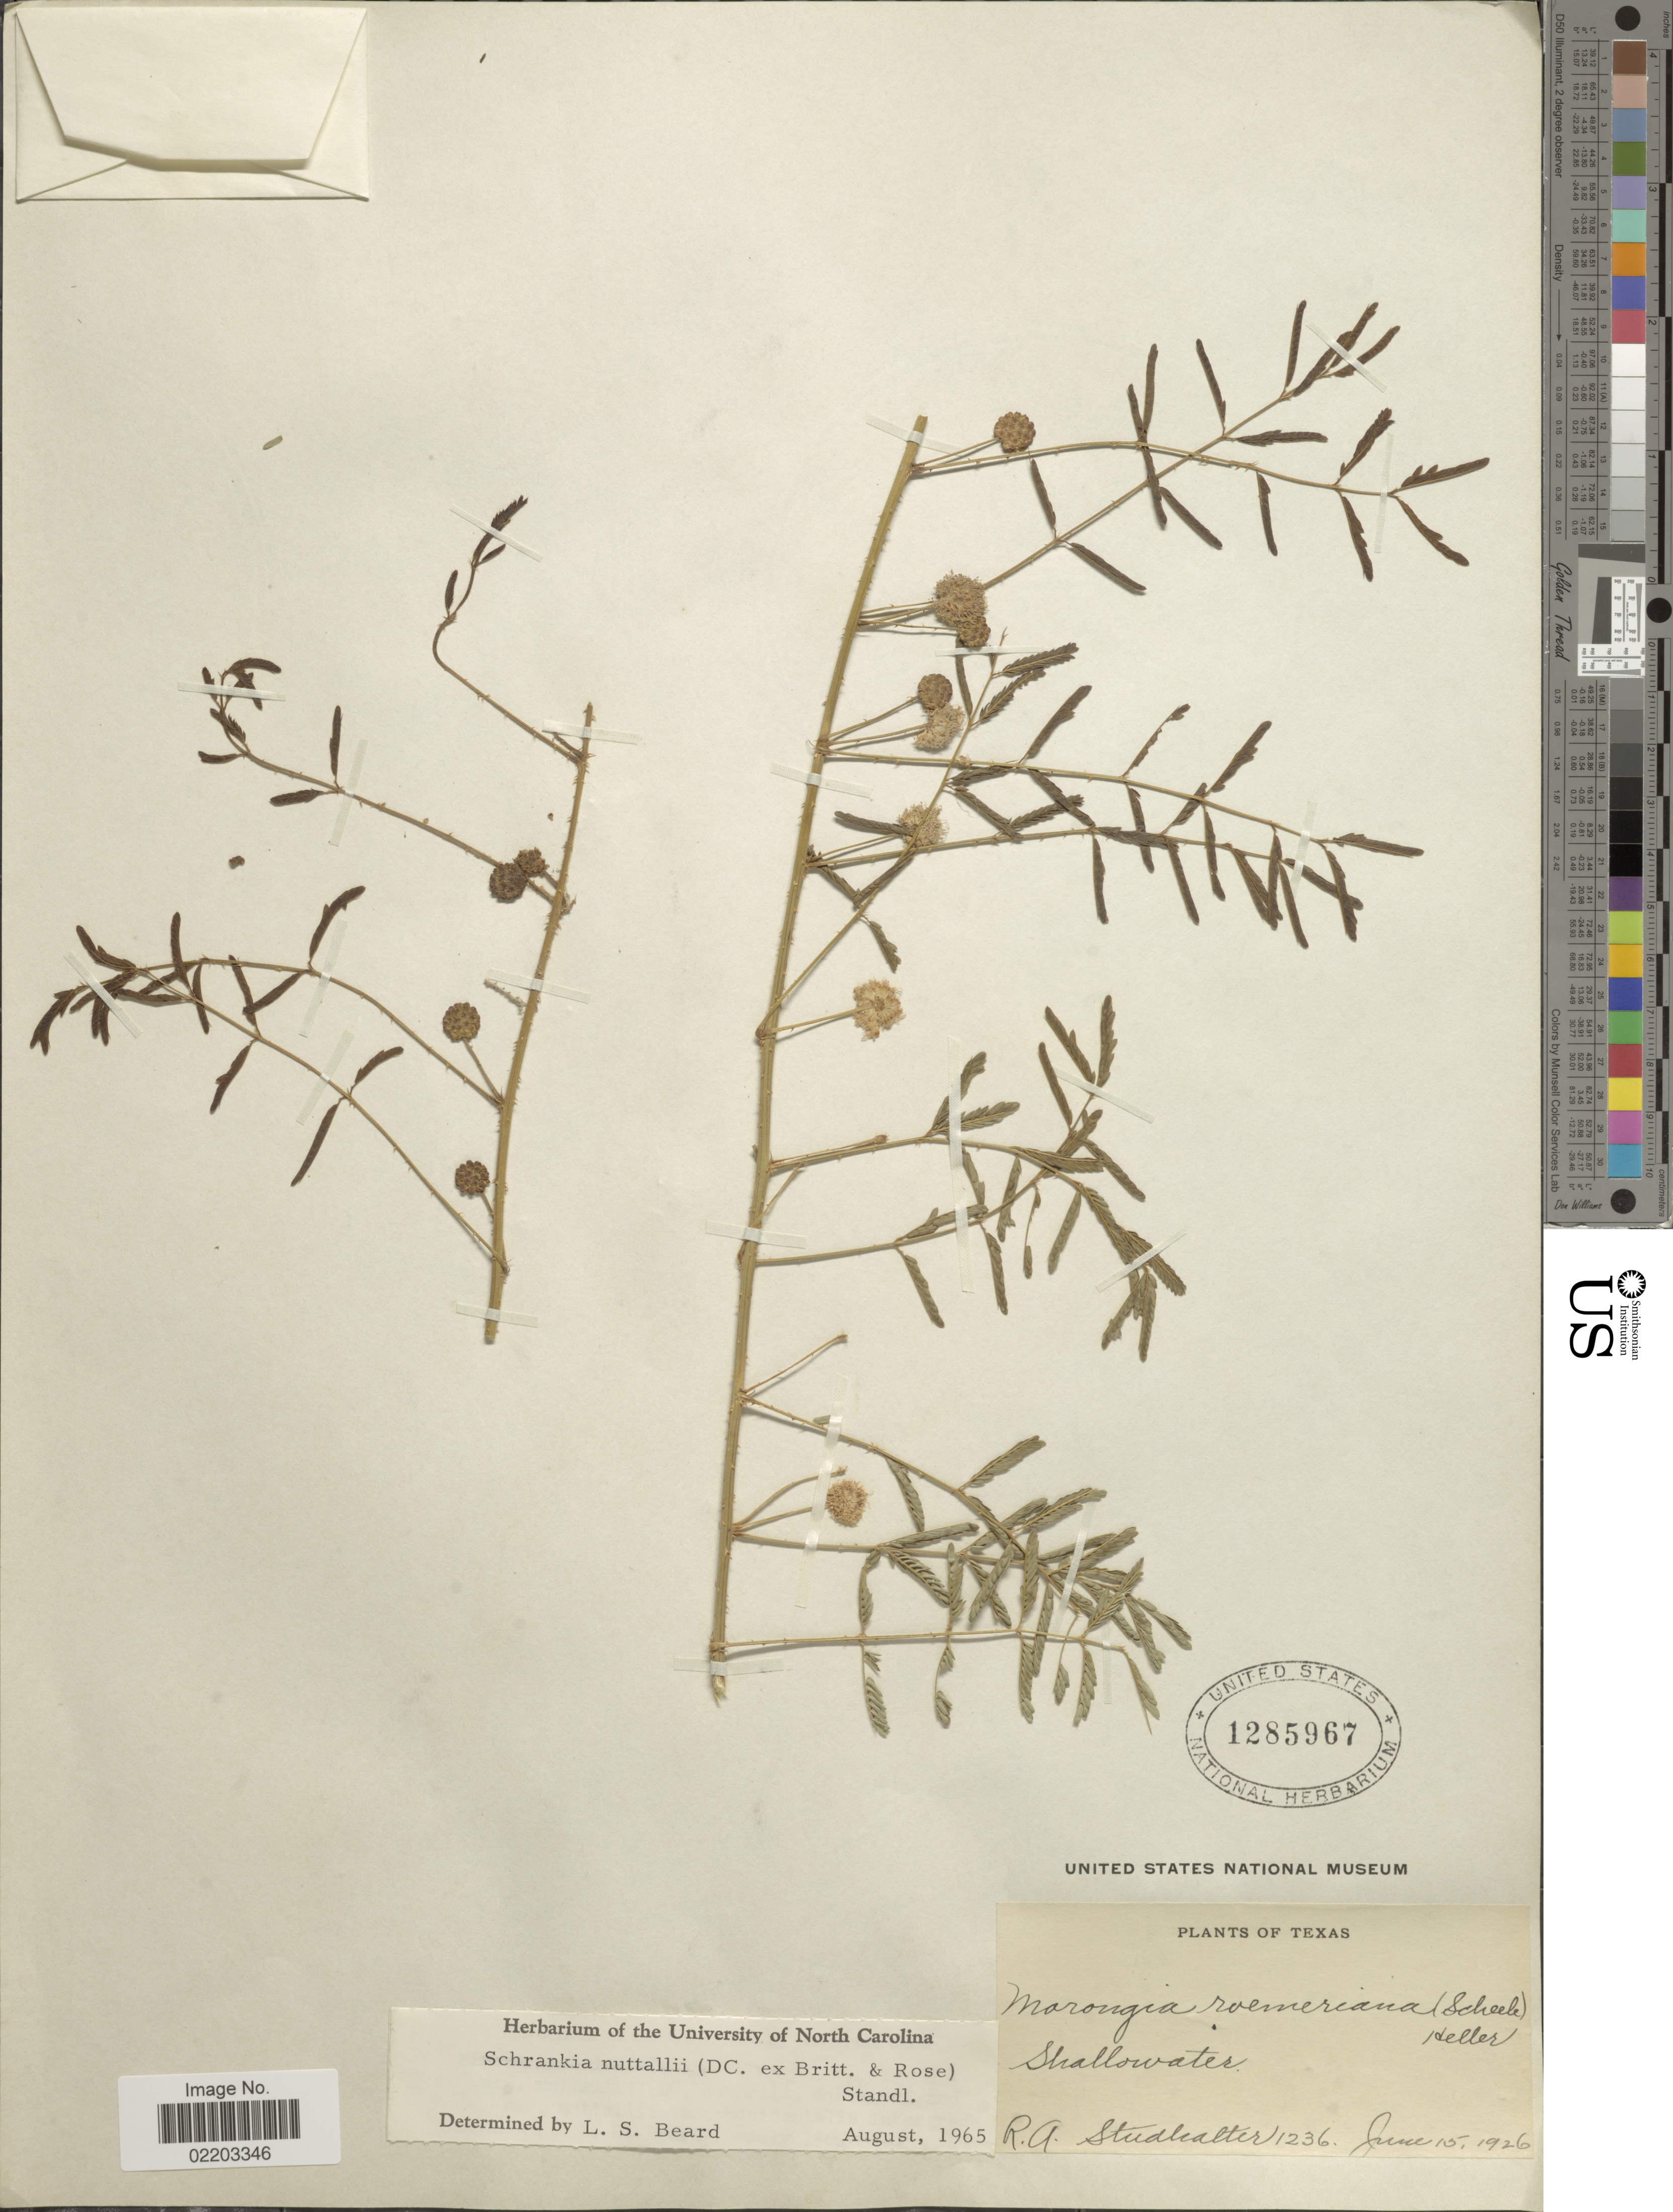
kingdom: Plantae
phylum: Tracheophyta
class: Magnoliopsida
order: Fabales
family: Fabaceae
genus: Mimosa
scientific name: Mimosa roemeriana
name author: Scheele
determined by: Strong, M. T., (US), Smithsonian Institution - National Museum of Natural History (UNITED STATES)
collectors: R. Studhalter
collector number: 1236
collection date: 1926-06-15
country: United States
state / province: Texas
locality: Shallowater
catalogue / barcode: US 1285967